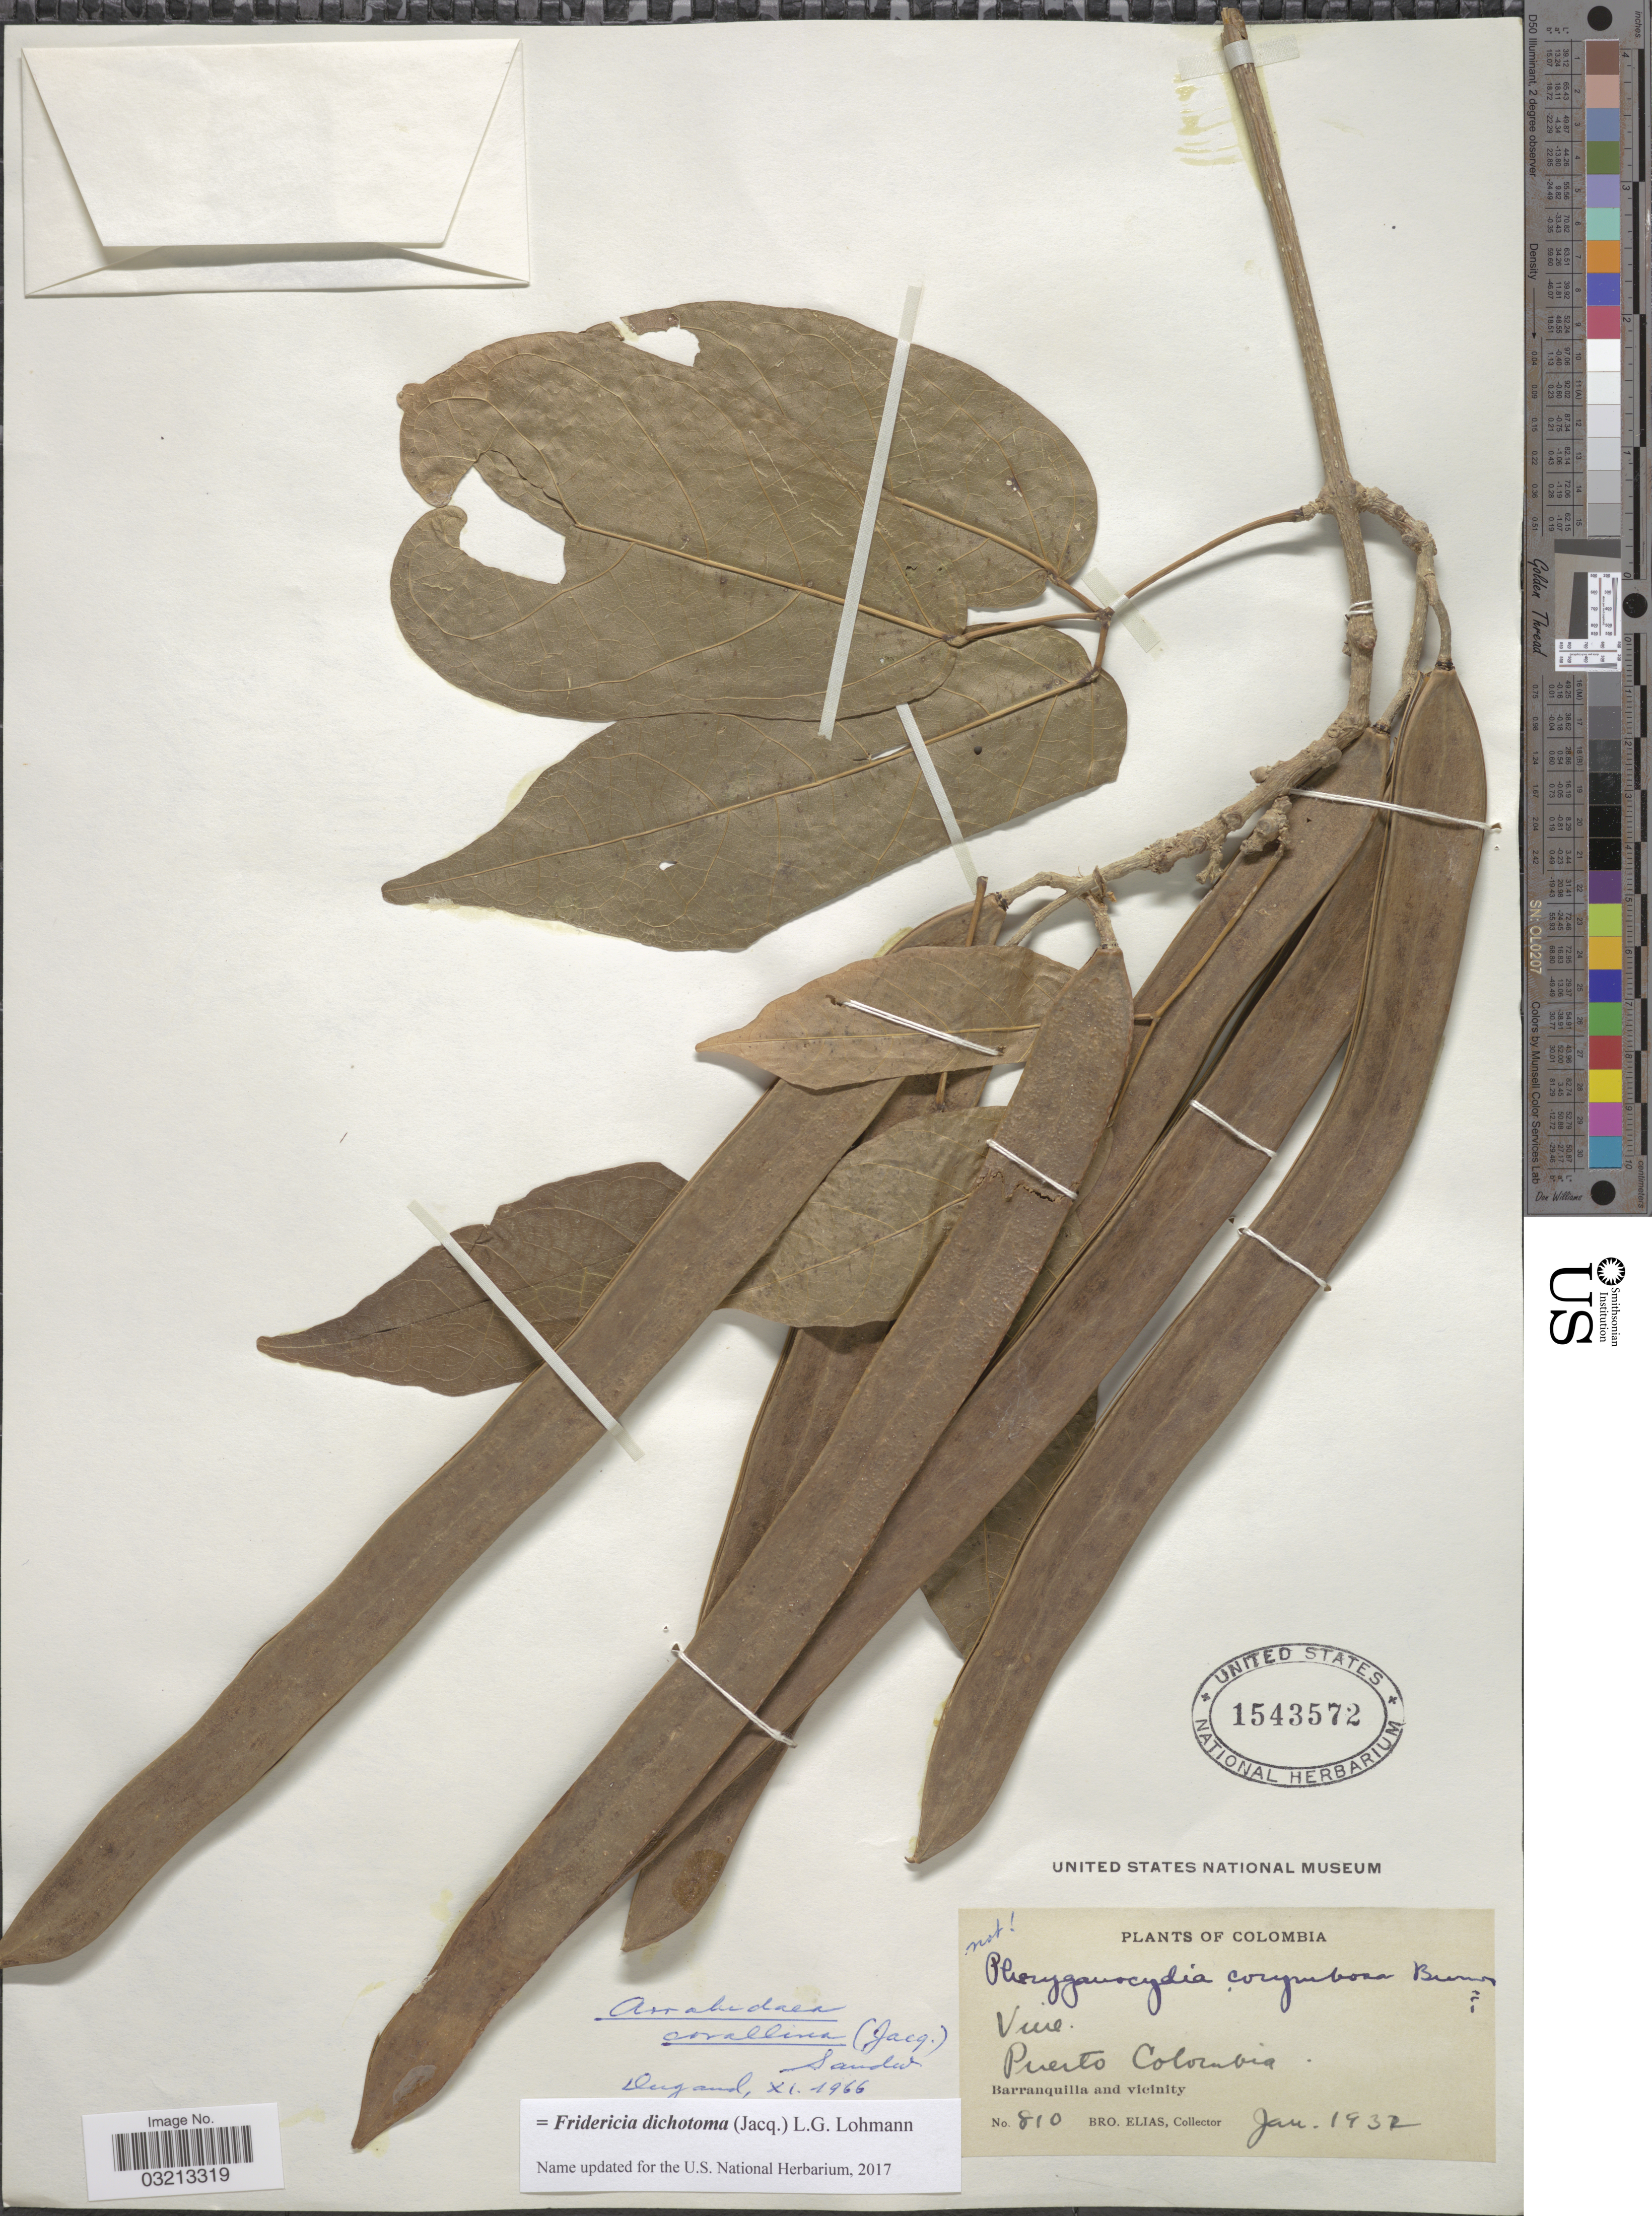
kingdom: Plantae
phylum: Tracheophyta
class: Magnoliopsida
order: Lamiales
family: Bignoniaceae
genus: Fridericia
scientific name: Fridericia dichotoma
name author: (Jacq.) L.G. Lohmann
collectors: Bro. Elias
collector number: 810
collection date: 1932-01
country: Colombia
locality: Puerto Colombia. Barranquilla and vicinity.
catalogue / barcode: US 1543572